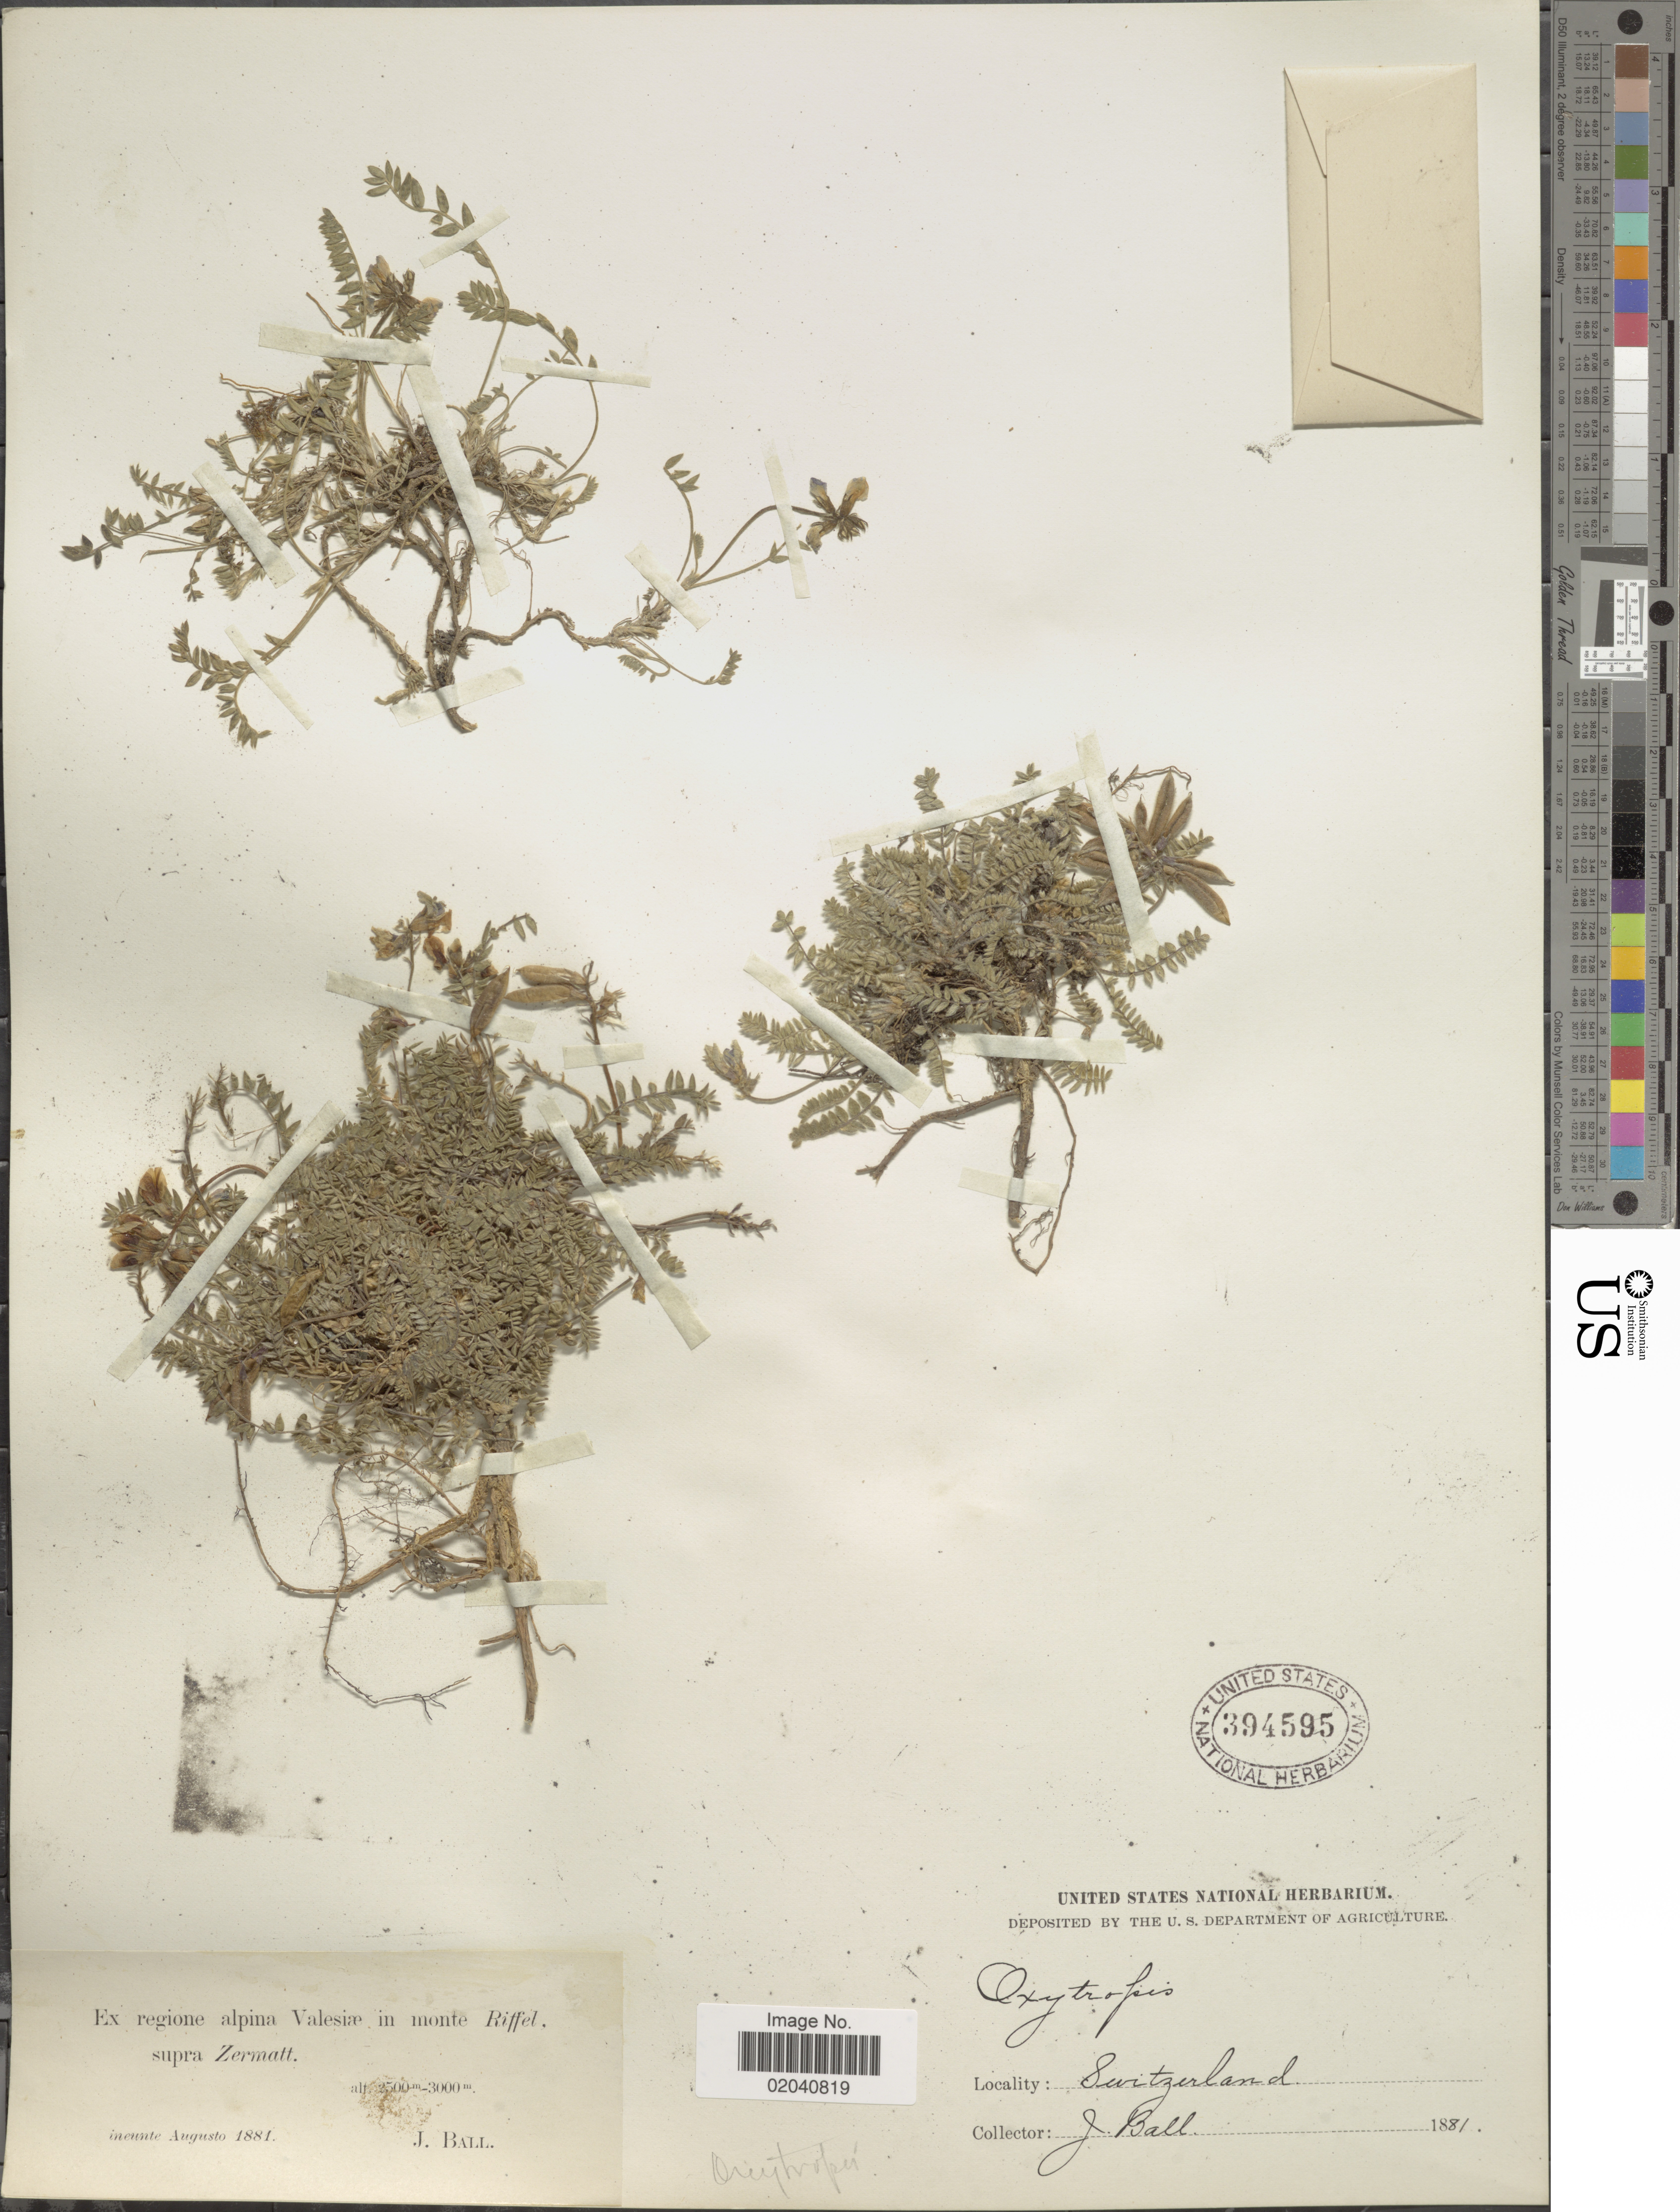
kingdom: Plantae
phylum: Tracheophyta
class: Magnoliopsida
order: Fabales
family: Fabaceae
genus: Oxytropis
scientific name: Oxytropis sp.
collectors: J. Ball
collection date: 1881-08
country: Switzerland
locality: Regione alpina Valesiæ in monte Riffel supra Zermatt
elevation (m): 2500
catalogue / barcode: US 394595